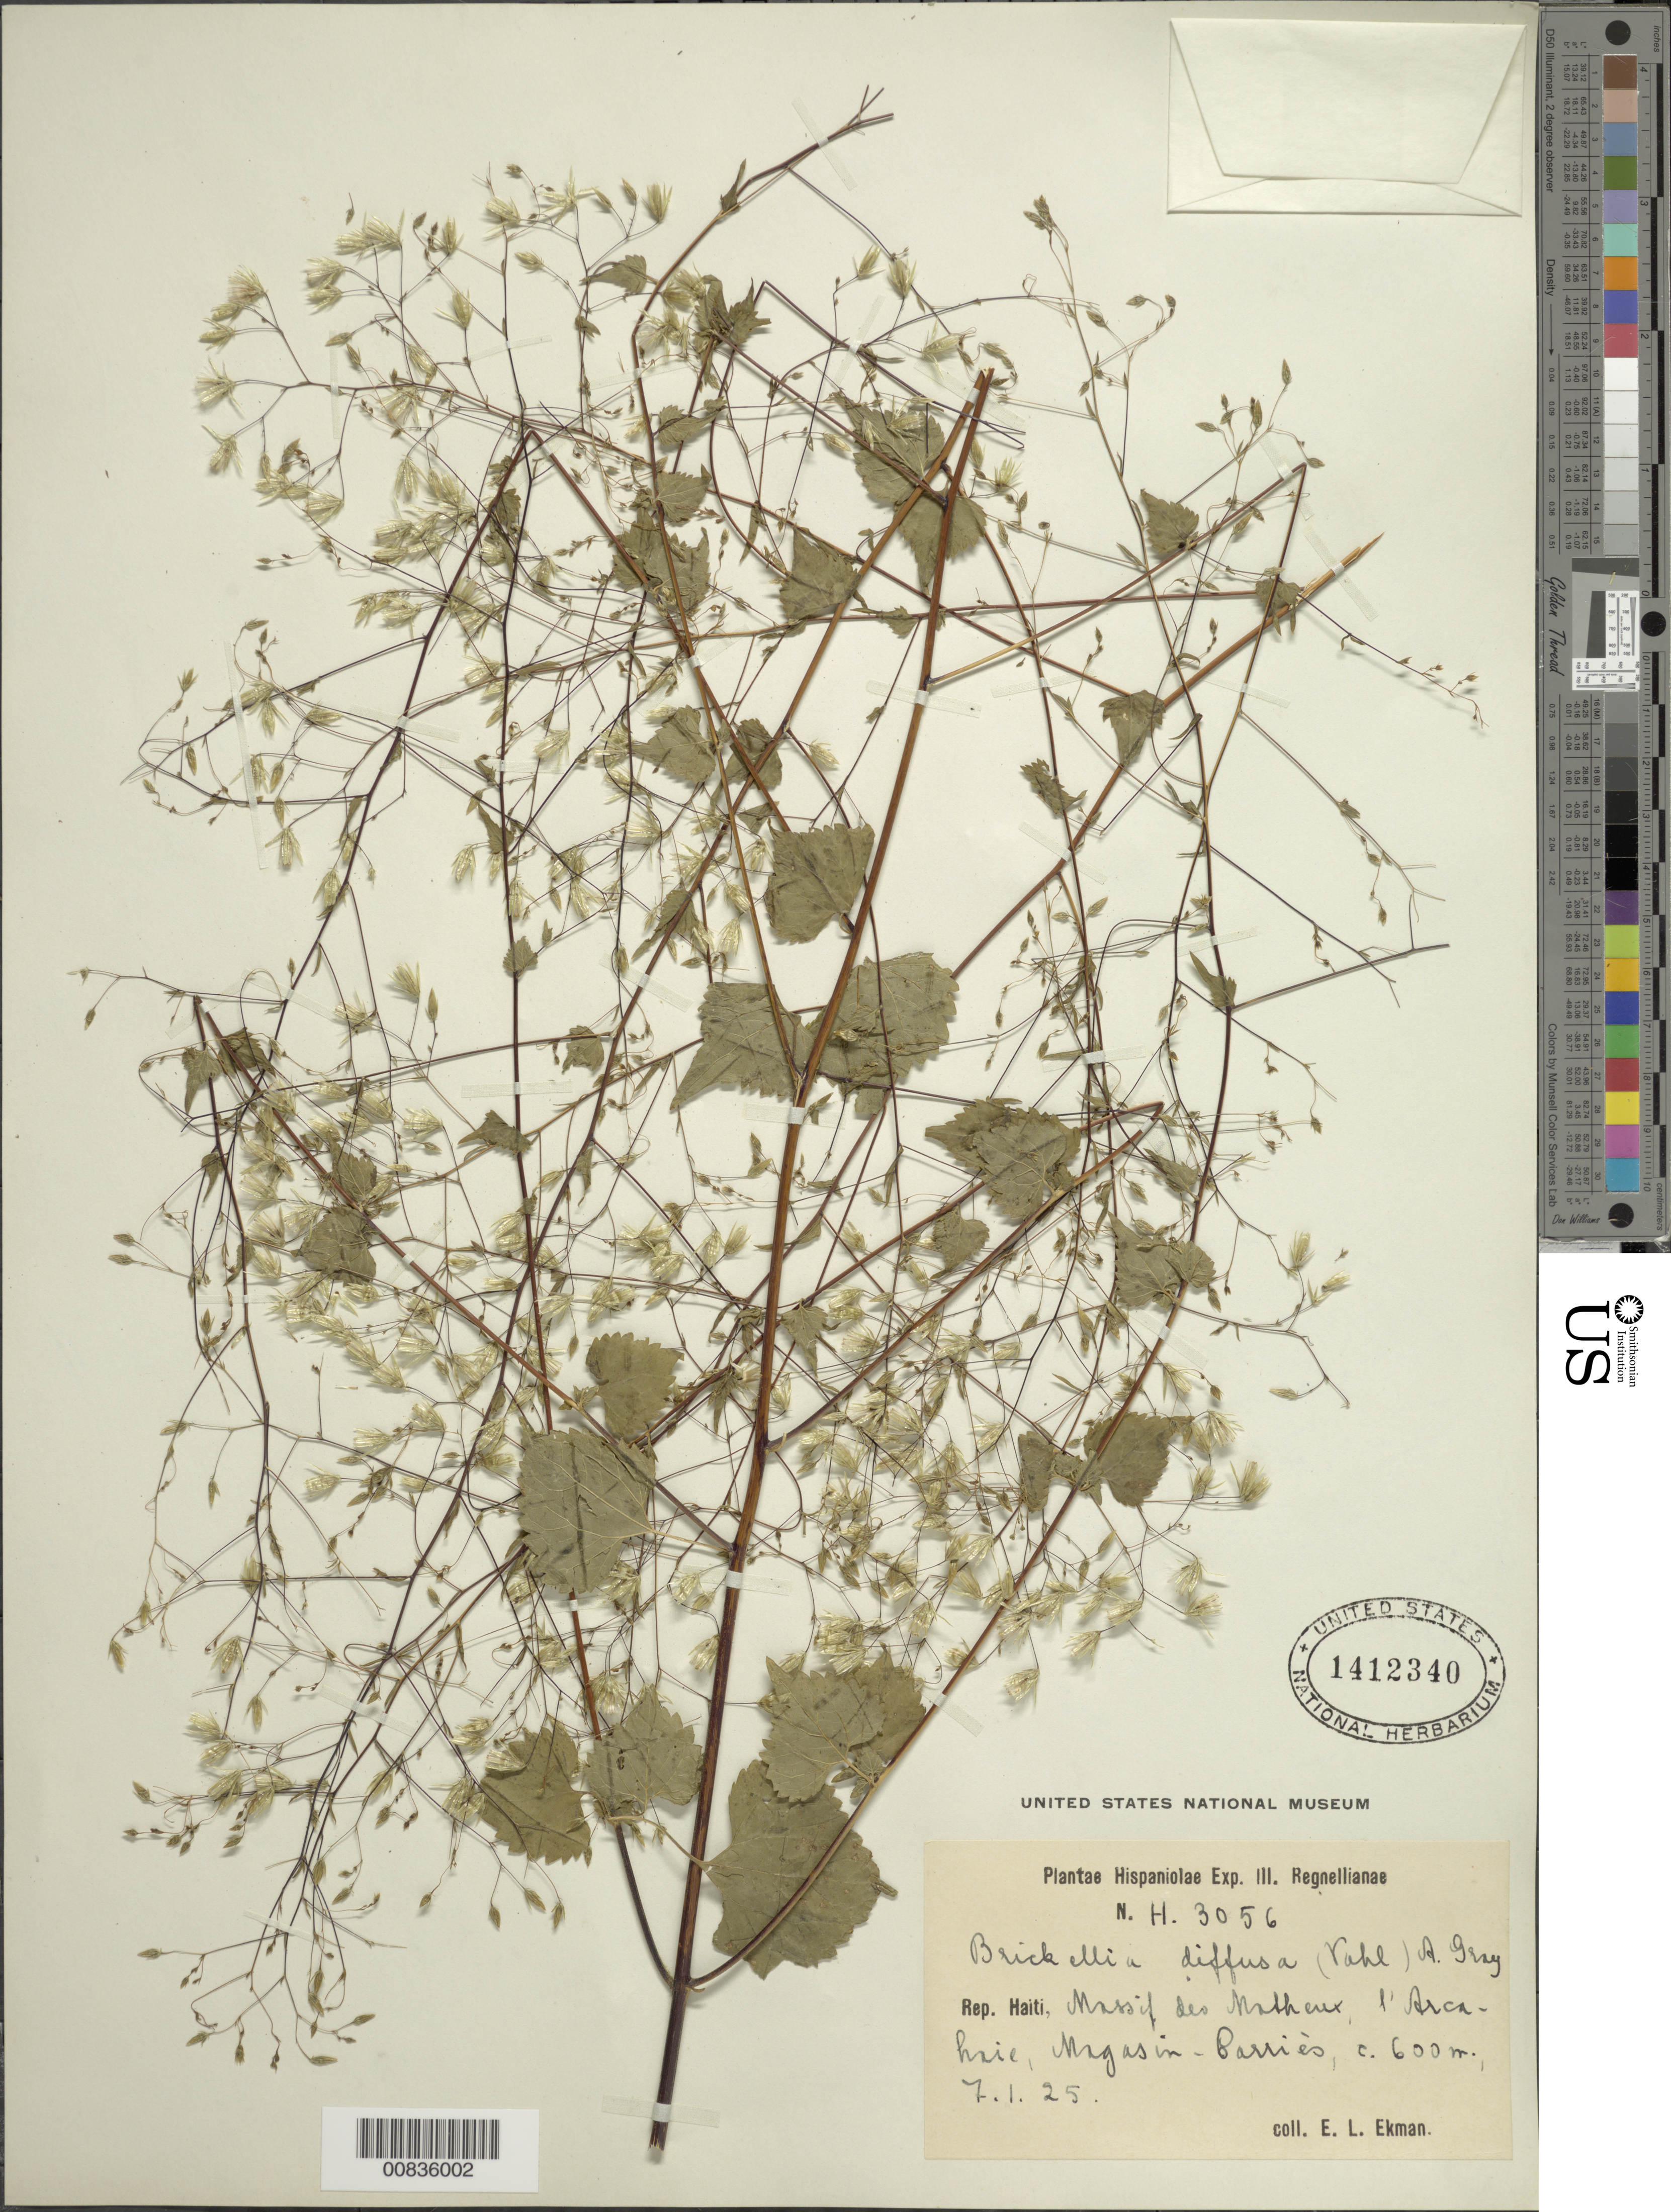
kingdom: Plantae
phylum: Tracheophyta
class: Magnoliopsida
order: Asterales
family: Asteraceae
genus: Brickellia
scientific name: Brickellia diffusa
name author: (Vahl) A. Gray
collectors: E. L. Ekman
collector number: H 3056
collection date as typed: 07 Jan 1925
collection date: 1925-01-07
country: Haiti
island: Hispaniola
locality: Massif des Matheau, l'Arcahaie, Magasin-Carriès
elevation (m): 600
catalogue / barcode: US 1412340